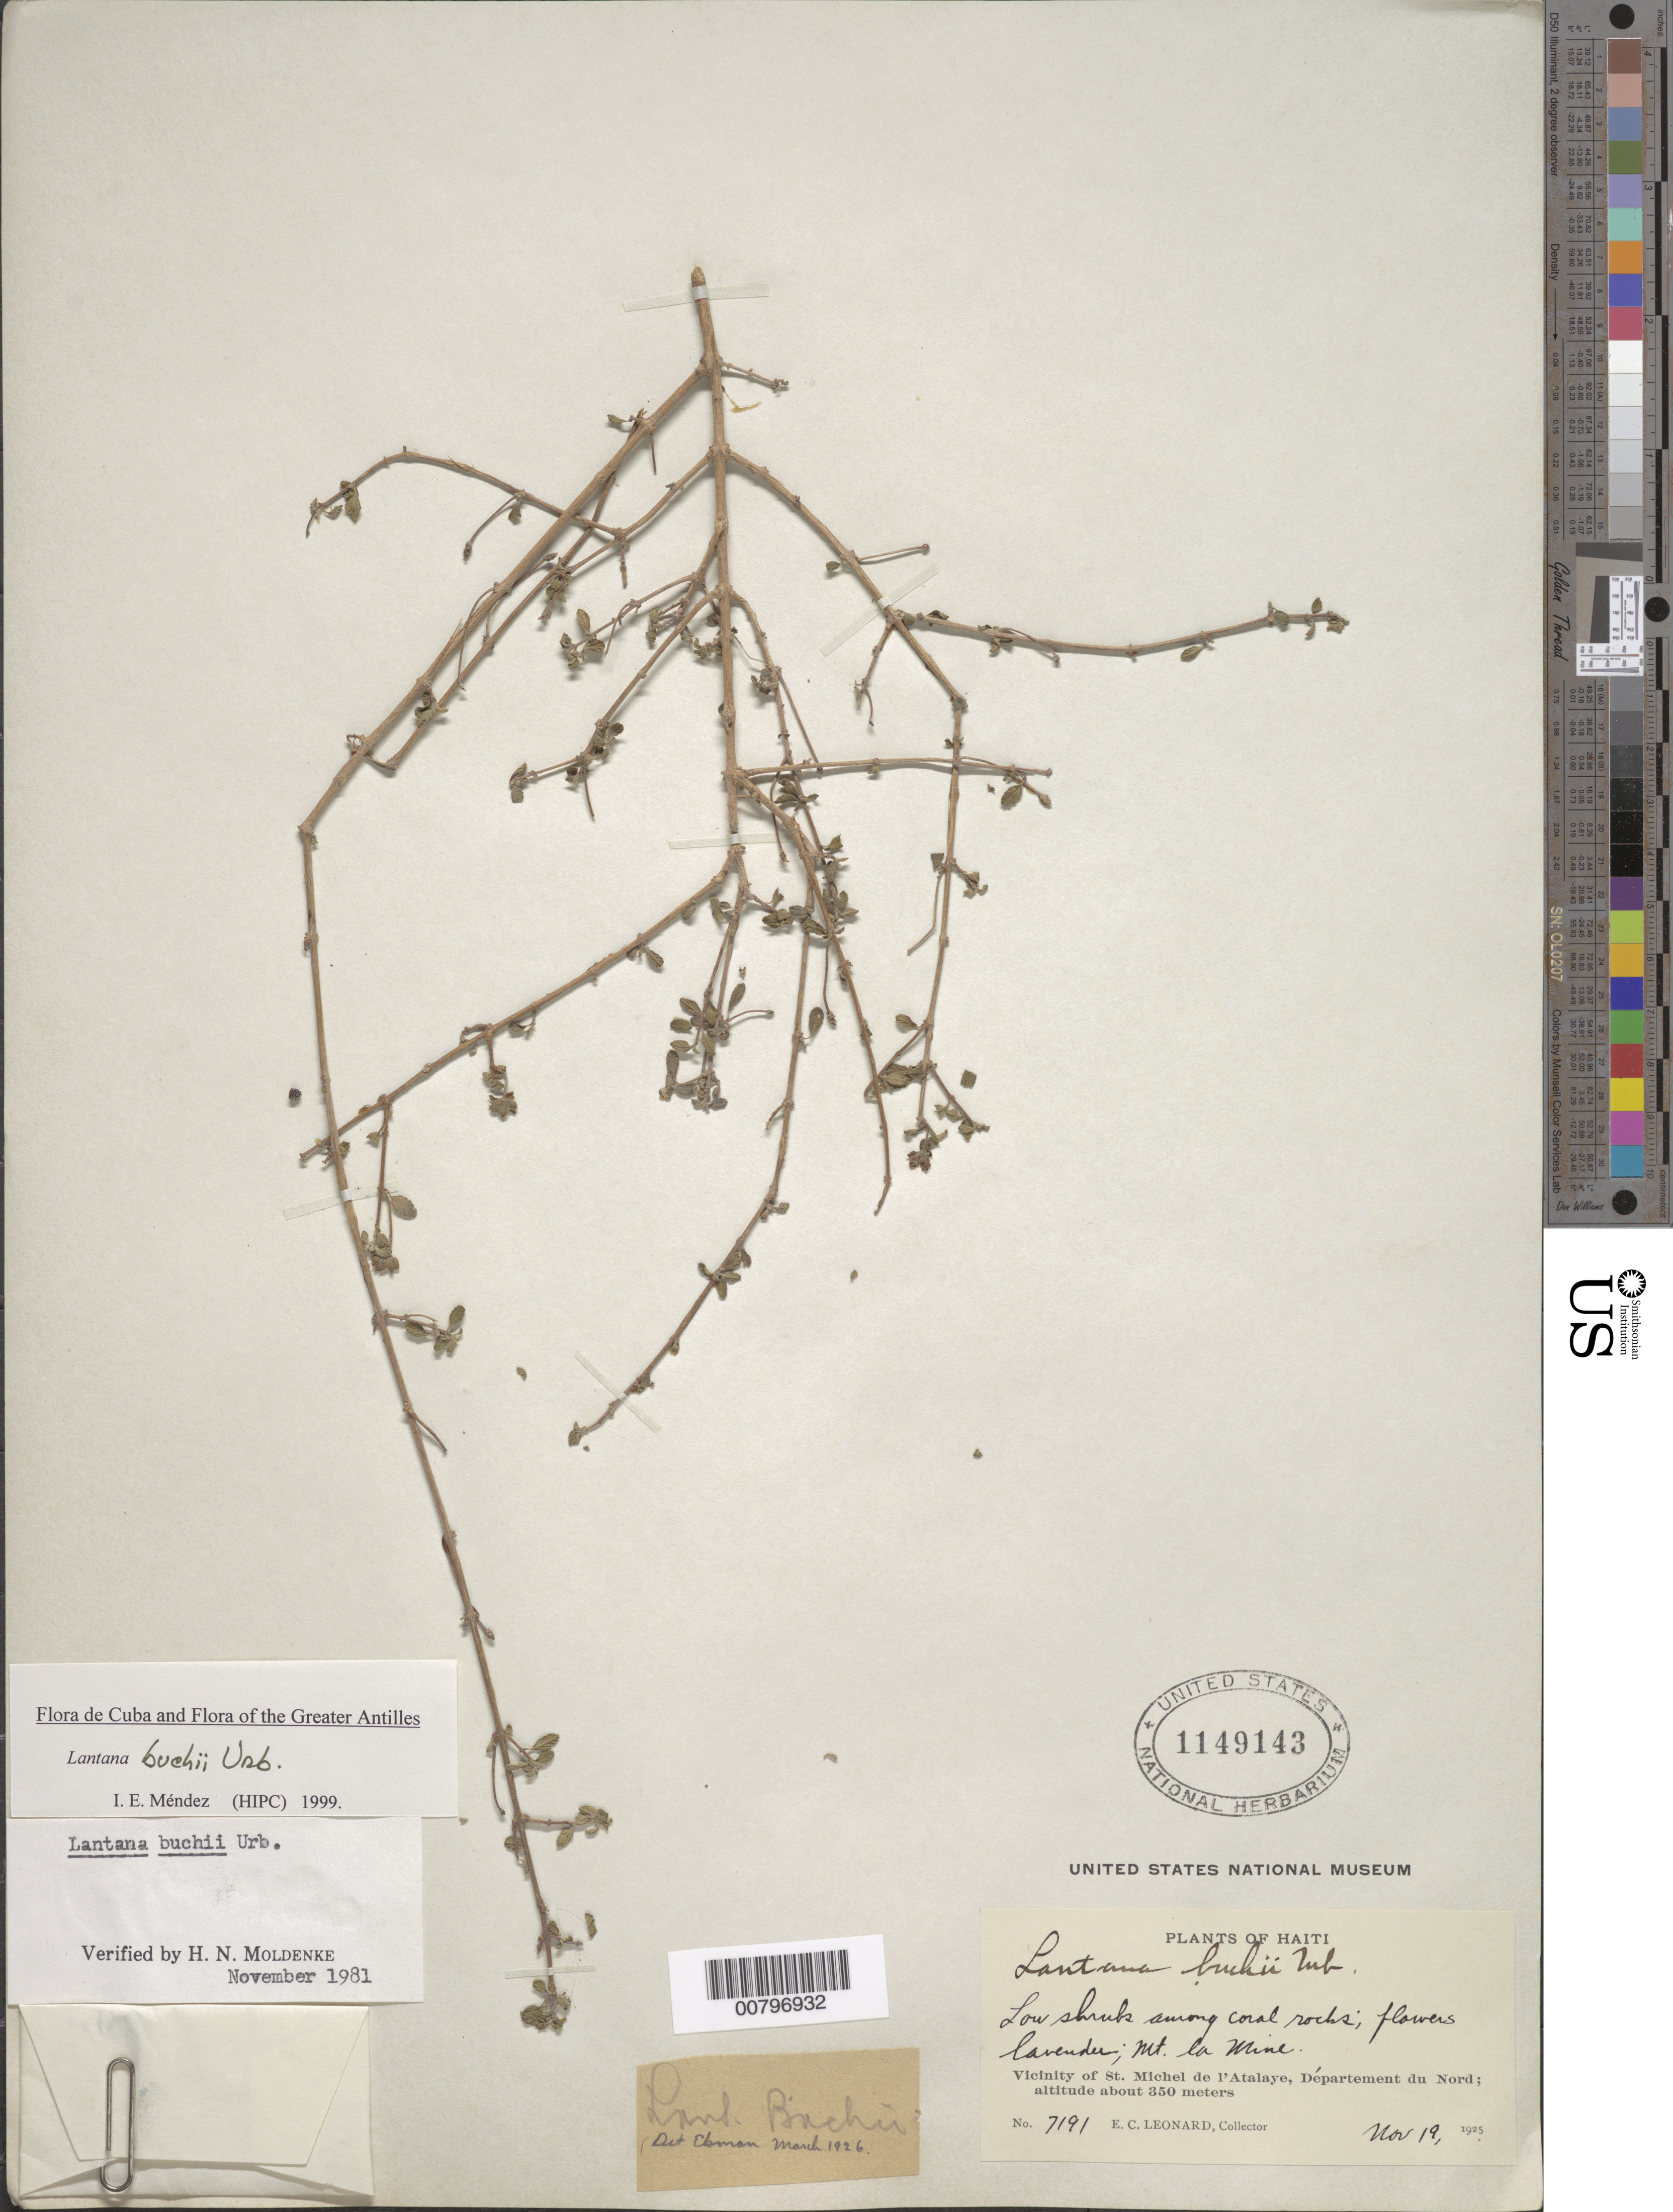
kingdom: Plantae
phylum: Tracheophyta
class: Magnoliopsida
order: Lamiales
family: Verbenaceae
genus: Lantana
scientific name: Lantana buchii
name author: Urb.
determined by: Méndez, Isidro E., (HIPC)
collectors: E. C. Leonard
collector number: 7191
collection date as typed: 19 Nov 1925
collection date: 1925-11-19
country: Haiti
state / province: Artibonite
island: Hispaniola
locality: Vicinity of St. Michel de l'Atalaye; Mt la Mine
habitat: Among coral rocks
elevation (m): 350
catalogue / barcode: US 1149143